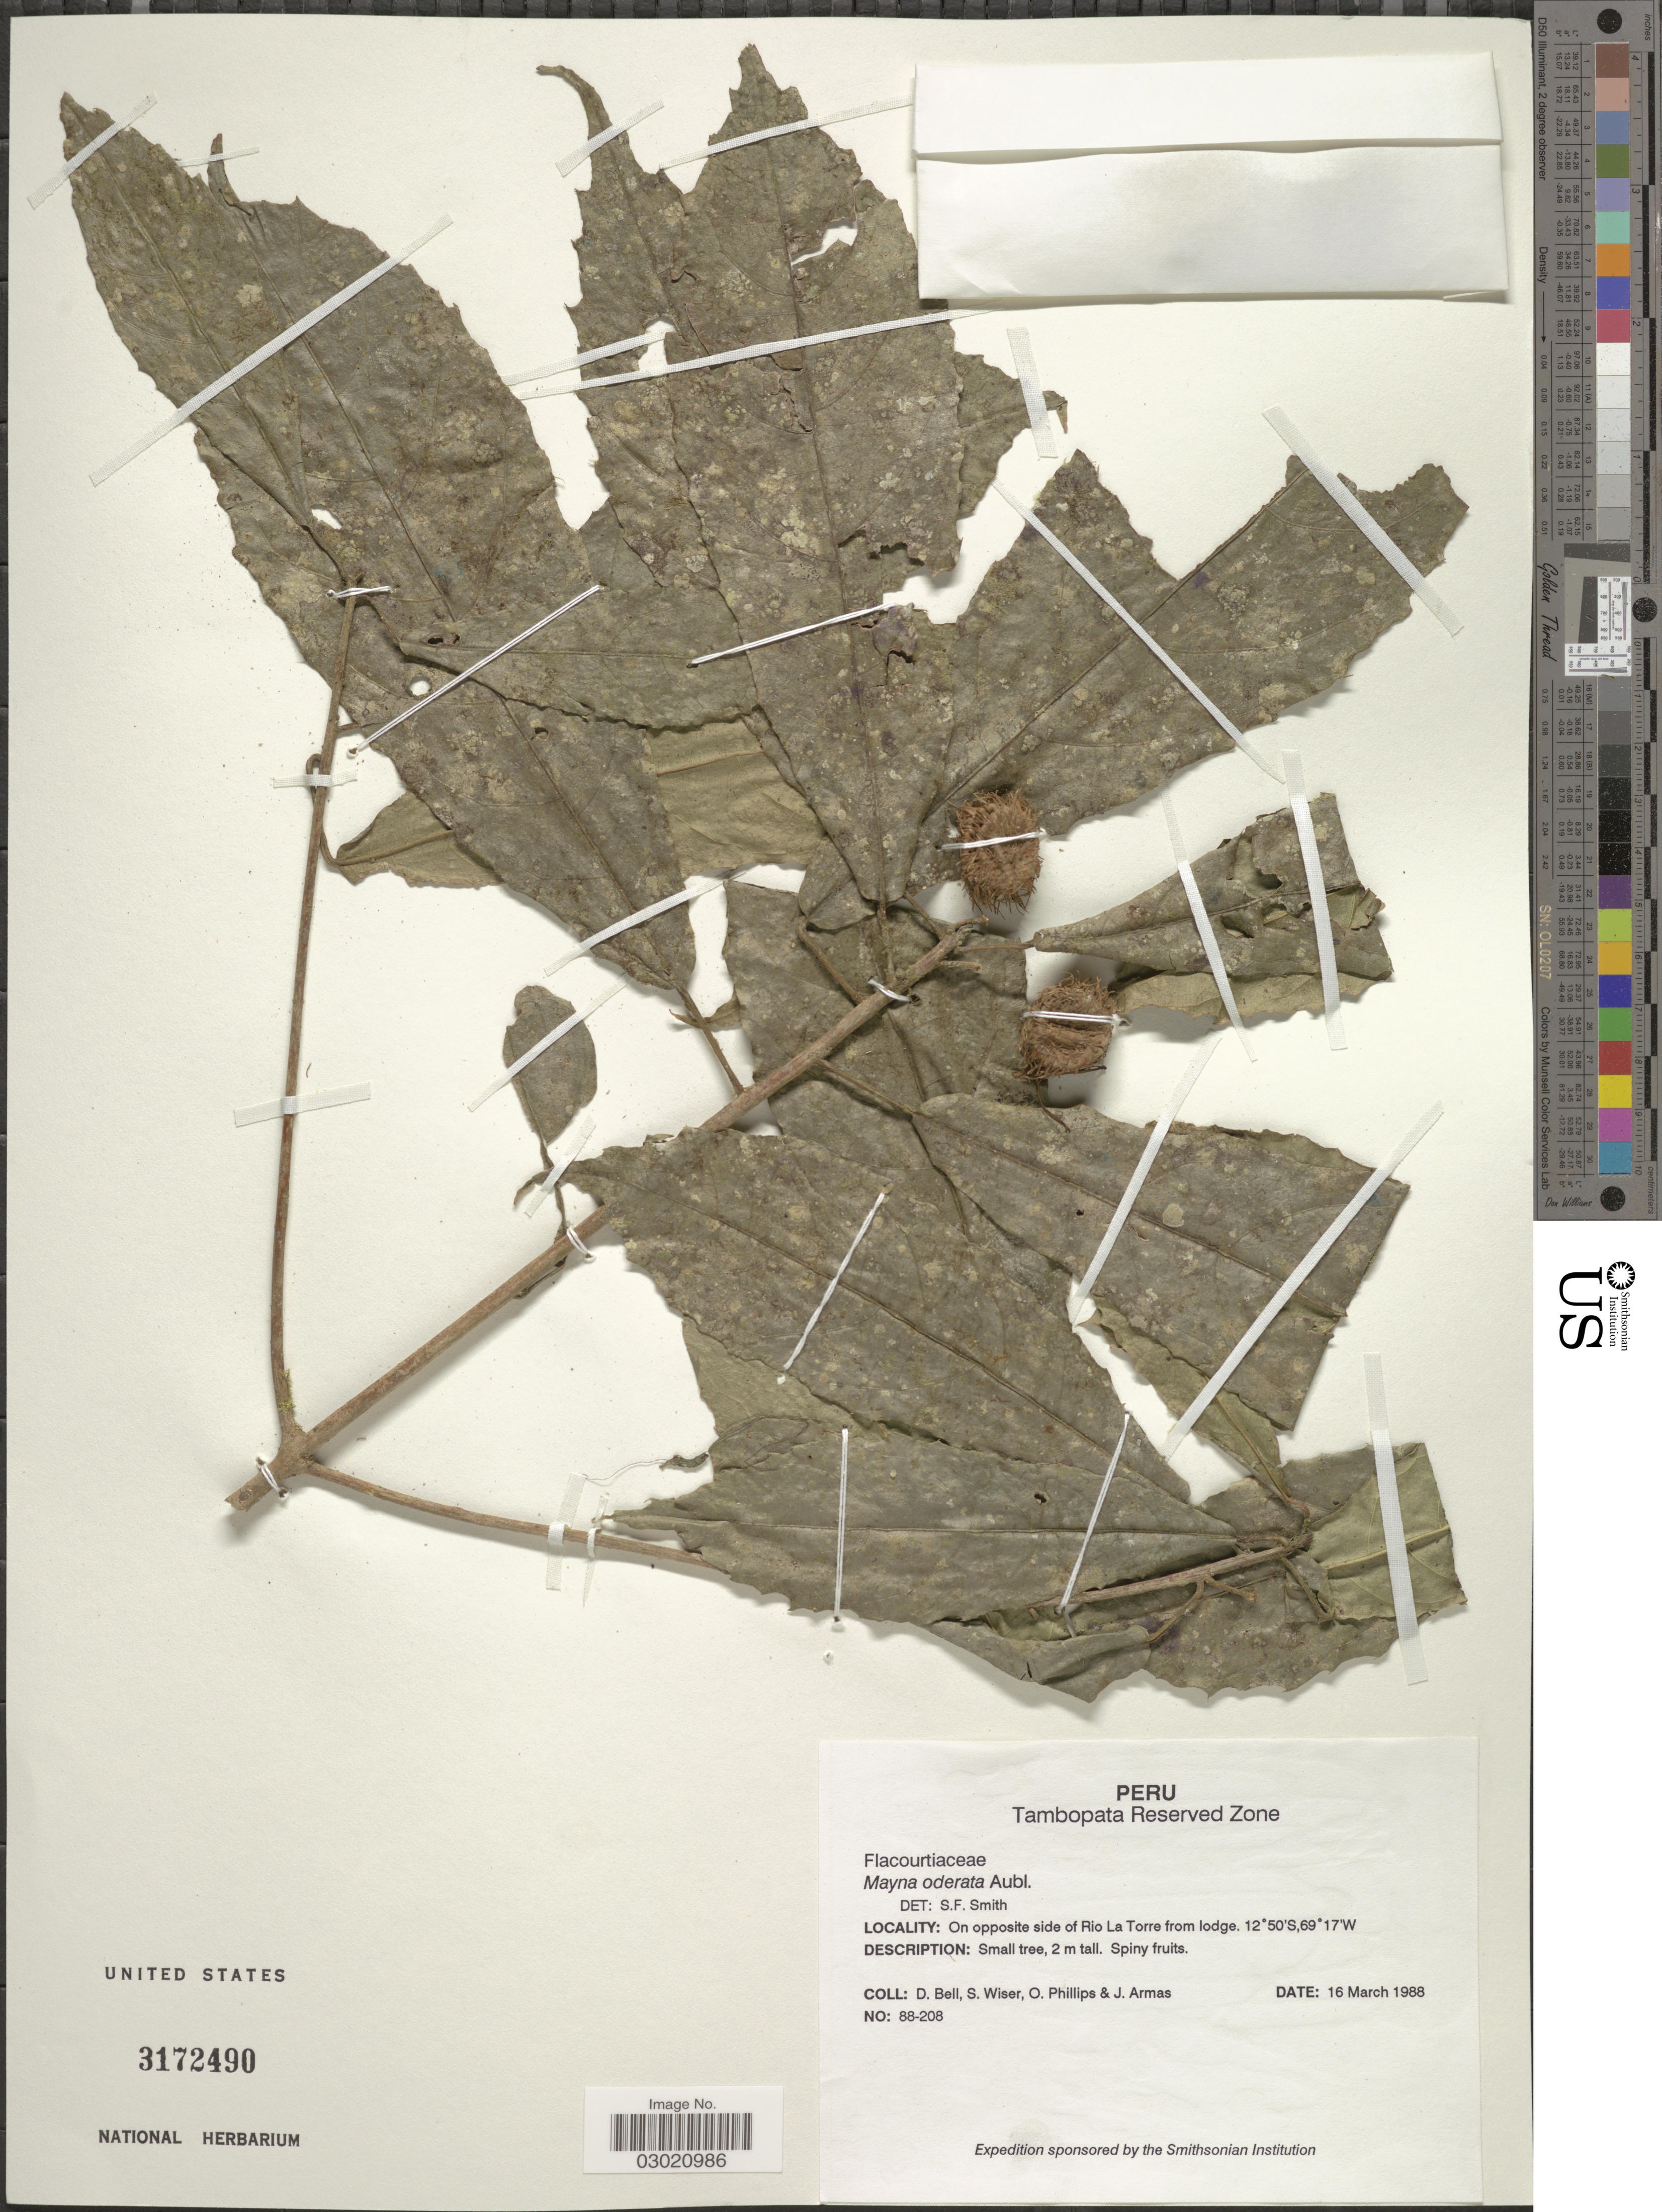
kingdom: Plantae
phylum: Tracheophyta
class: Magnoliopsida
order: Malpighiales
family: Achariaceae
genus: Mayna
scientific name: Mayna odorata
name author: Aubl.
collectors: D. A. Bell, S. Wiser, O. Phillips & J. Armas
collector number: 88-208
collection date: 1988-03-16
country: Peru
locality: Tambopata Reserved Zone. On opposite side of Rio La Torre from lodge.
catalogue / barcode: US 3172490